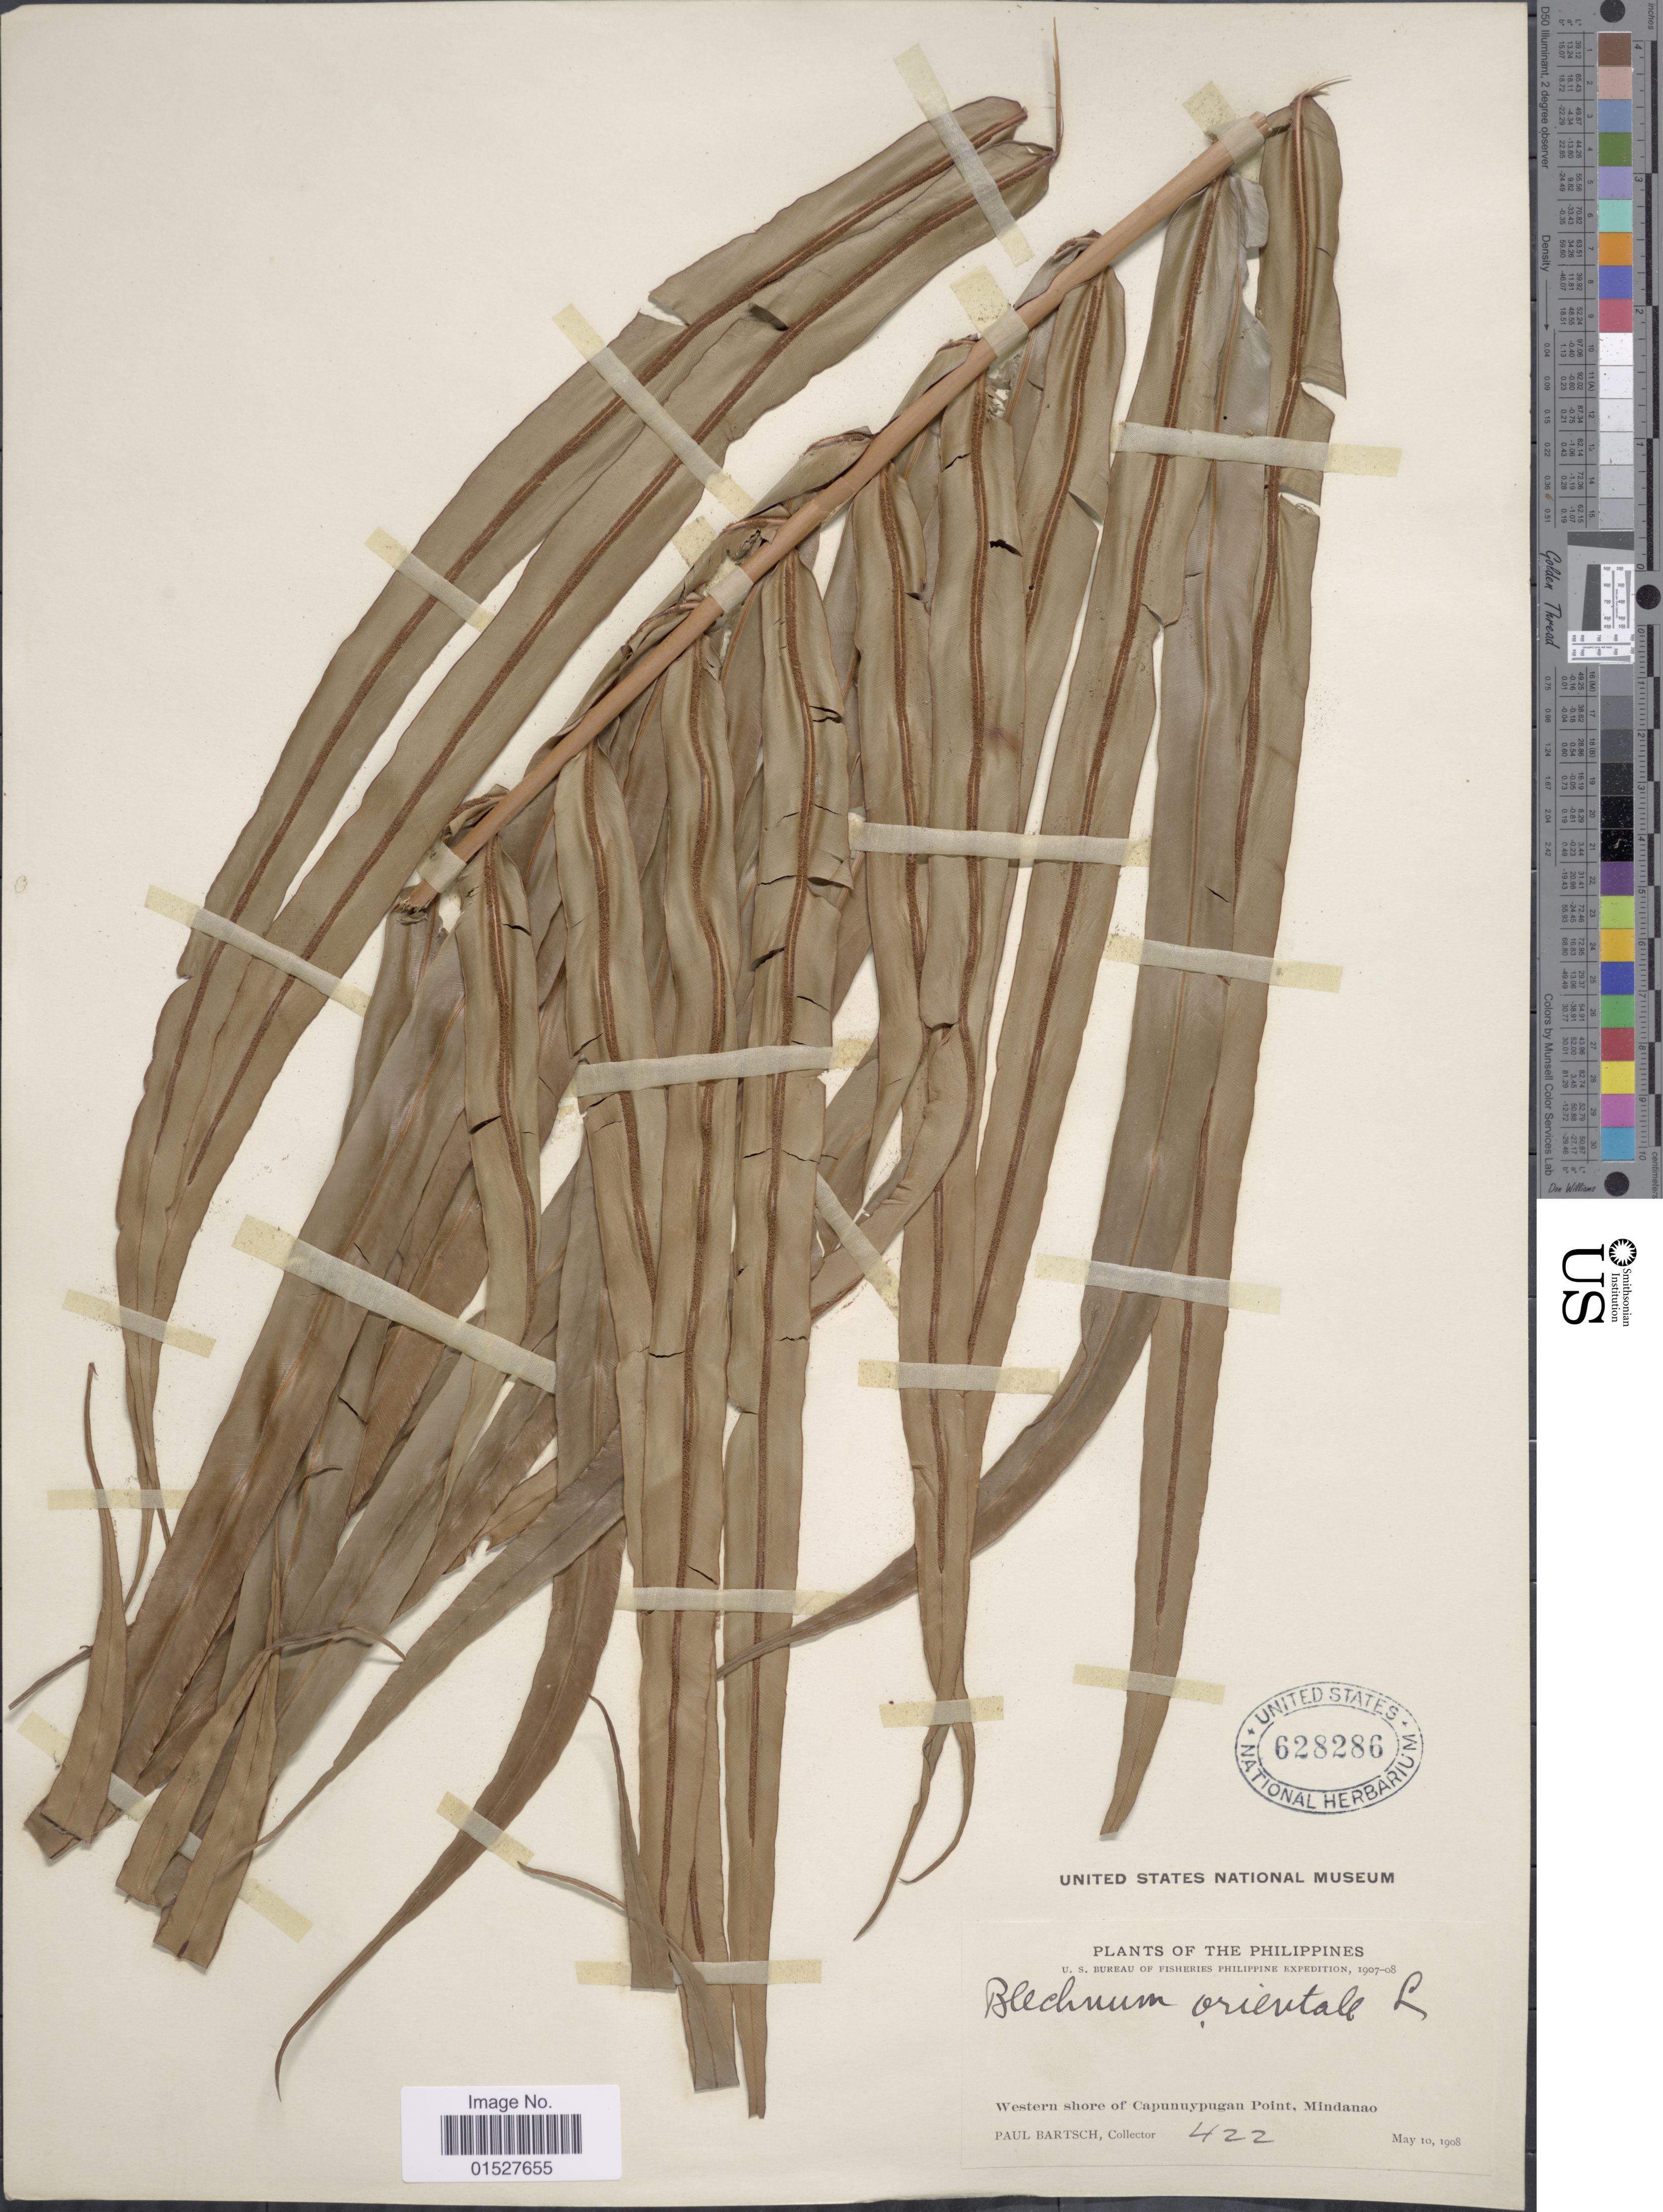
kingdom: Plantae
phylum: Tracheophyta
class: Polypodiopsida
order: Polypodiales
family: Blechnaceae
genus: Blechnum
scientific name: Blechnum orientale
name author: L.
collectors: P. Bartsch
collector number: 422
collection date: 1908-05-10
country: Philippines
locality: Western shore of Capunuypugan Point, Mindanao.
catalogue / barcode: US 628286